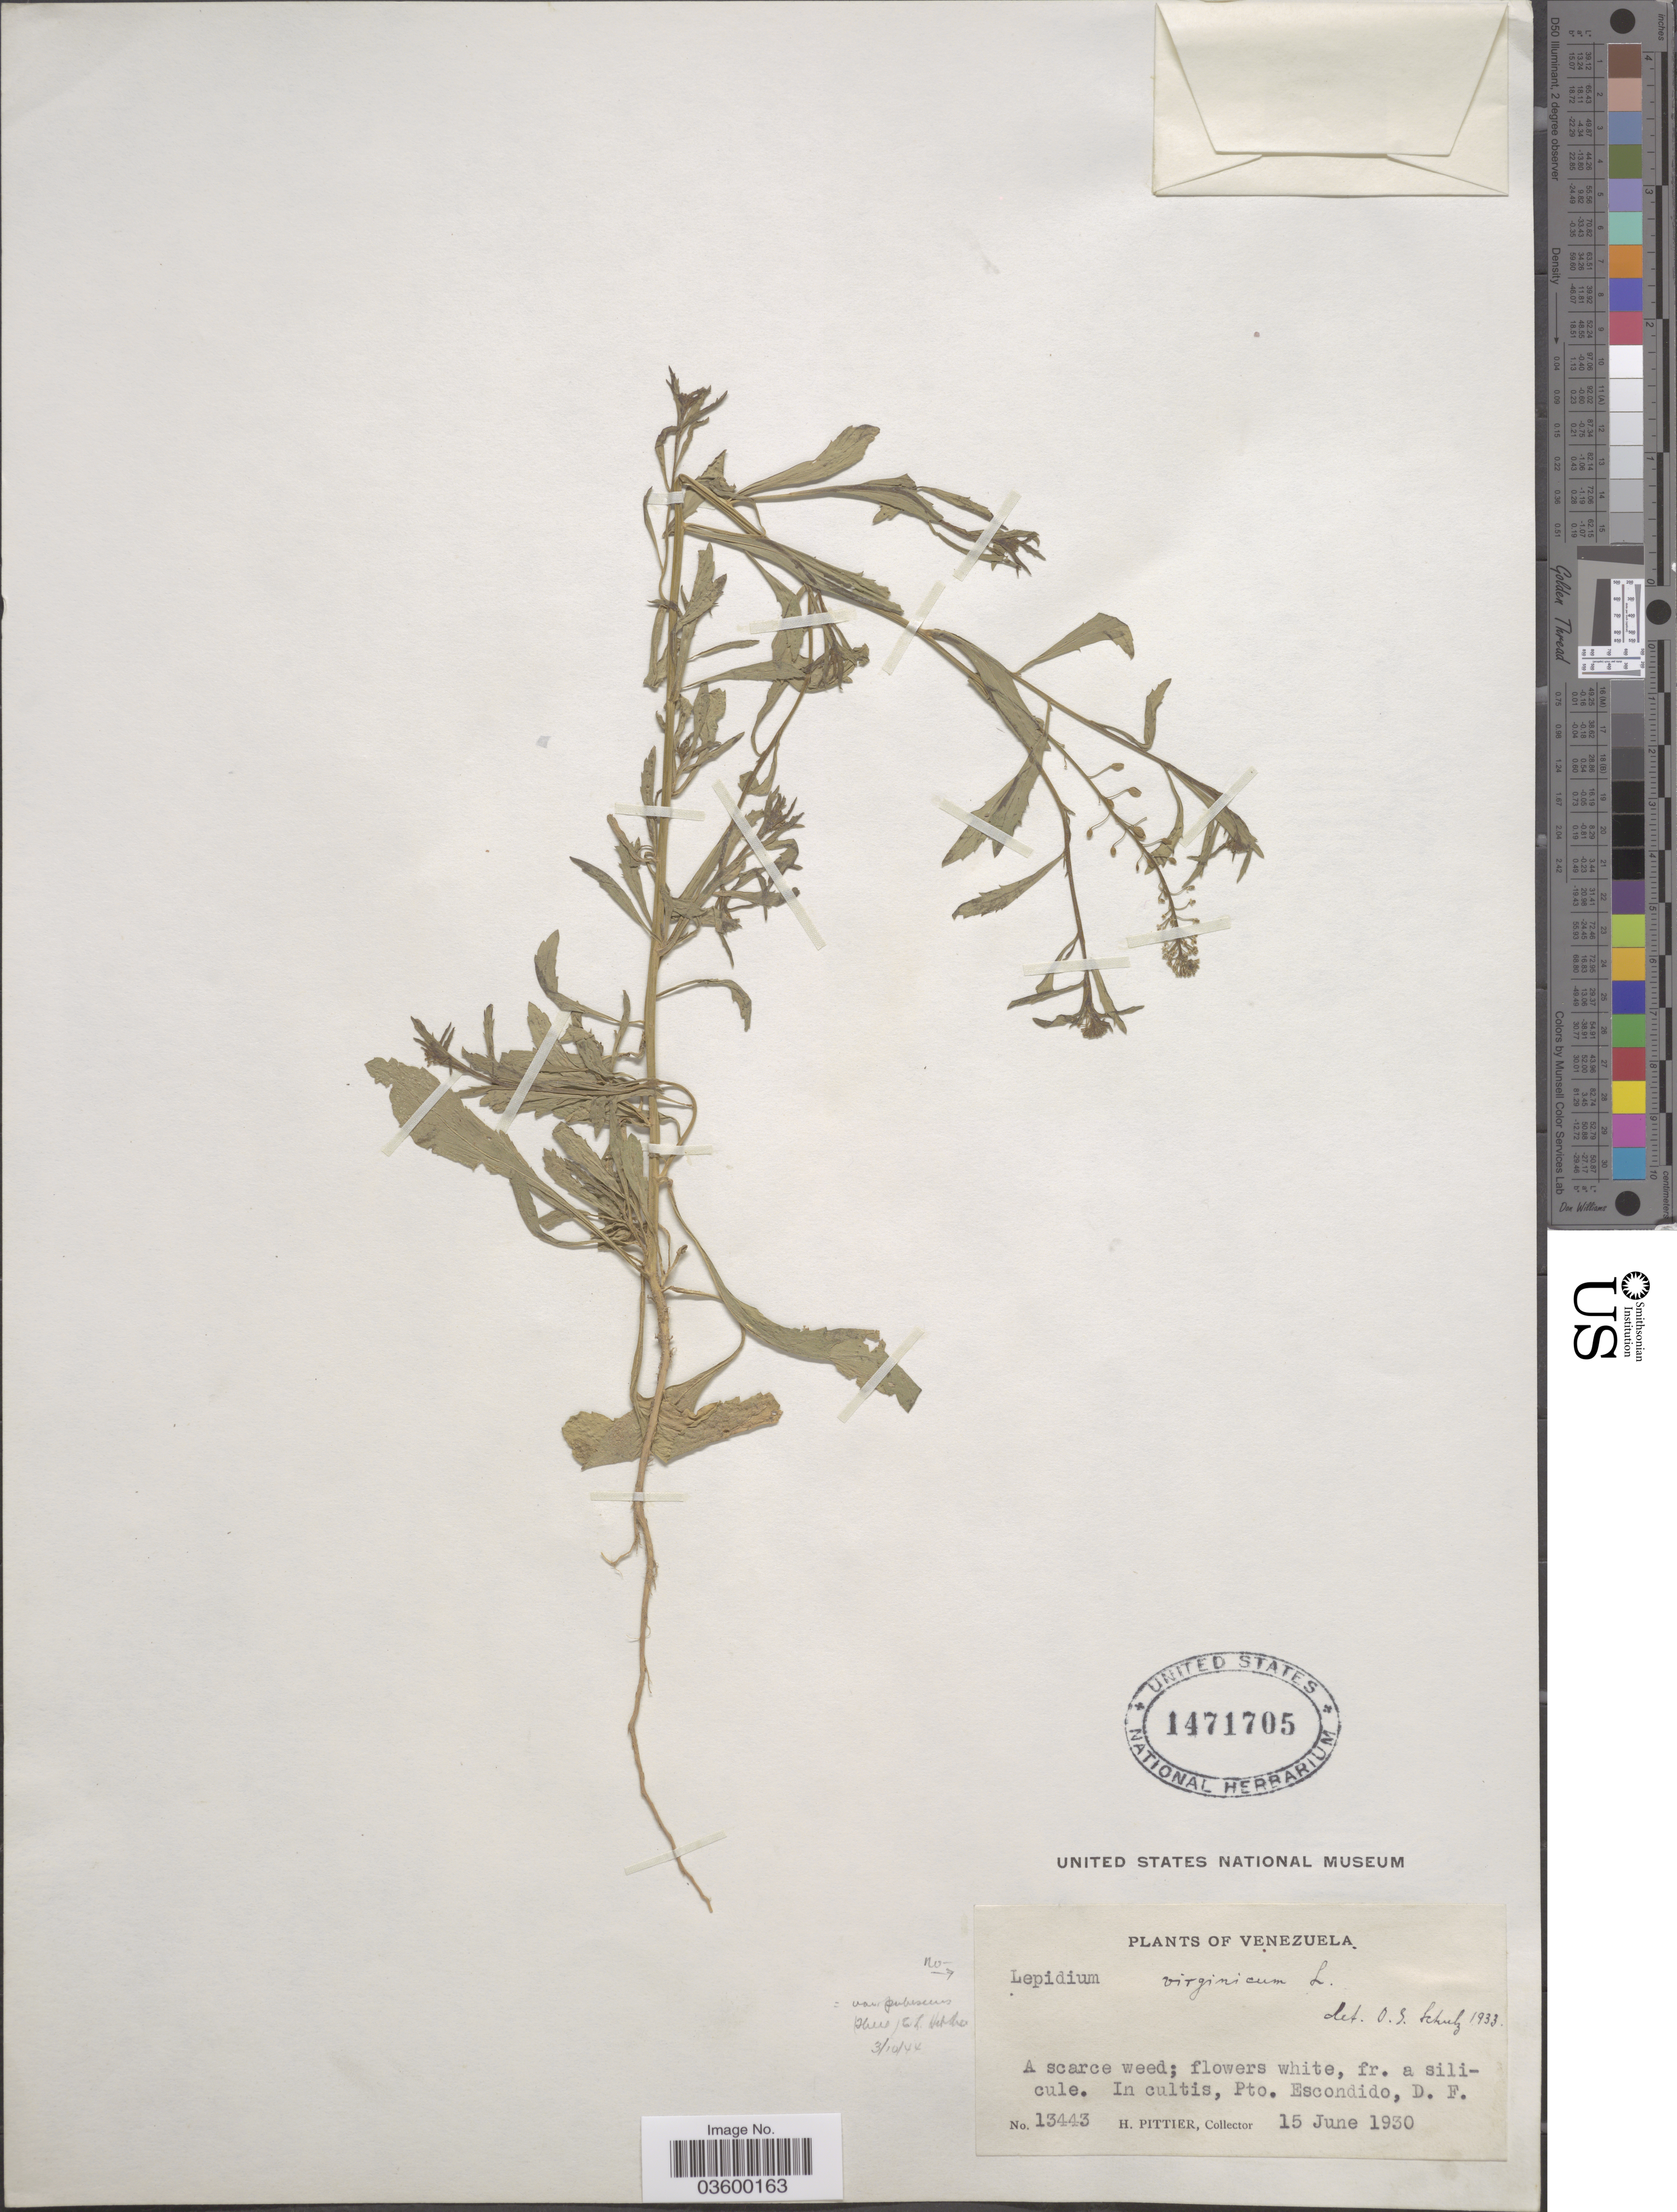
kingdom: Plantae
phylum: Tracheophyta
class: Magnoliopsida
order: Brassicales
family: Brassicaceae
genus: Lepidium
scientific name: Lepidium virginicum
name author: L.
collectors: H. F. Pittier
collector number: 13443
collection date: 1930-06-15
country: Venezuela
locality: Pto. Escondido, D. F.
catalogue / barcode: US 1471705